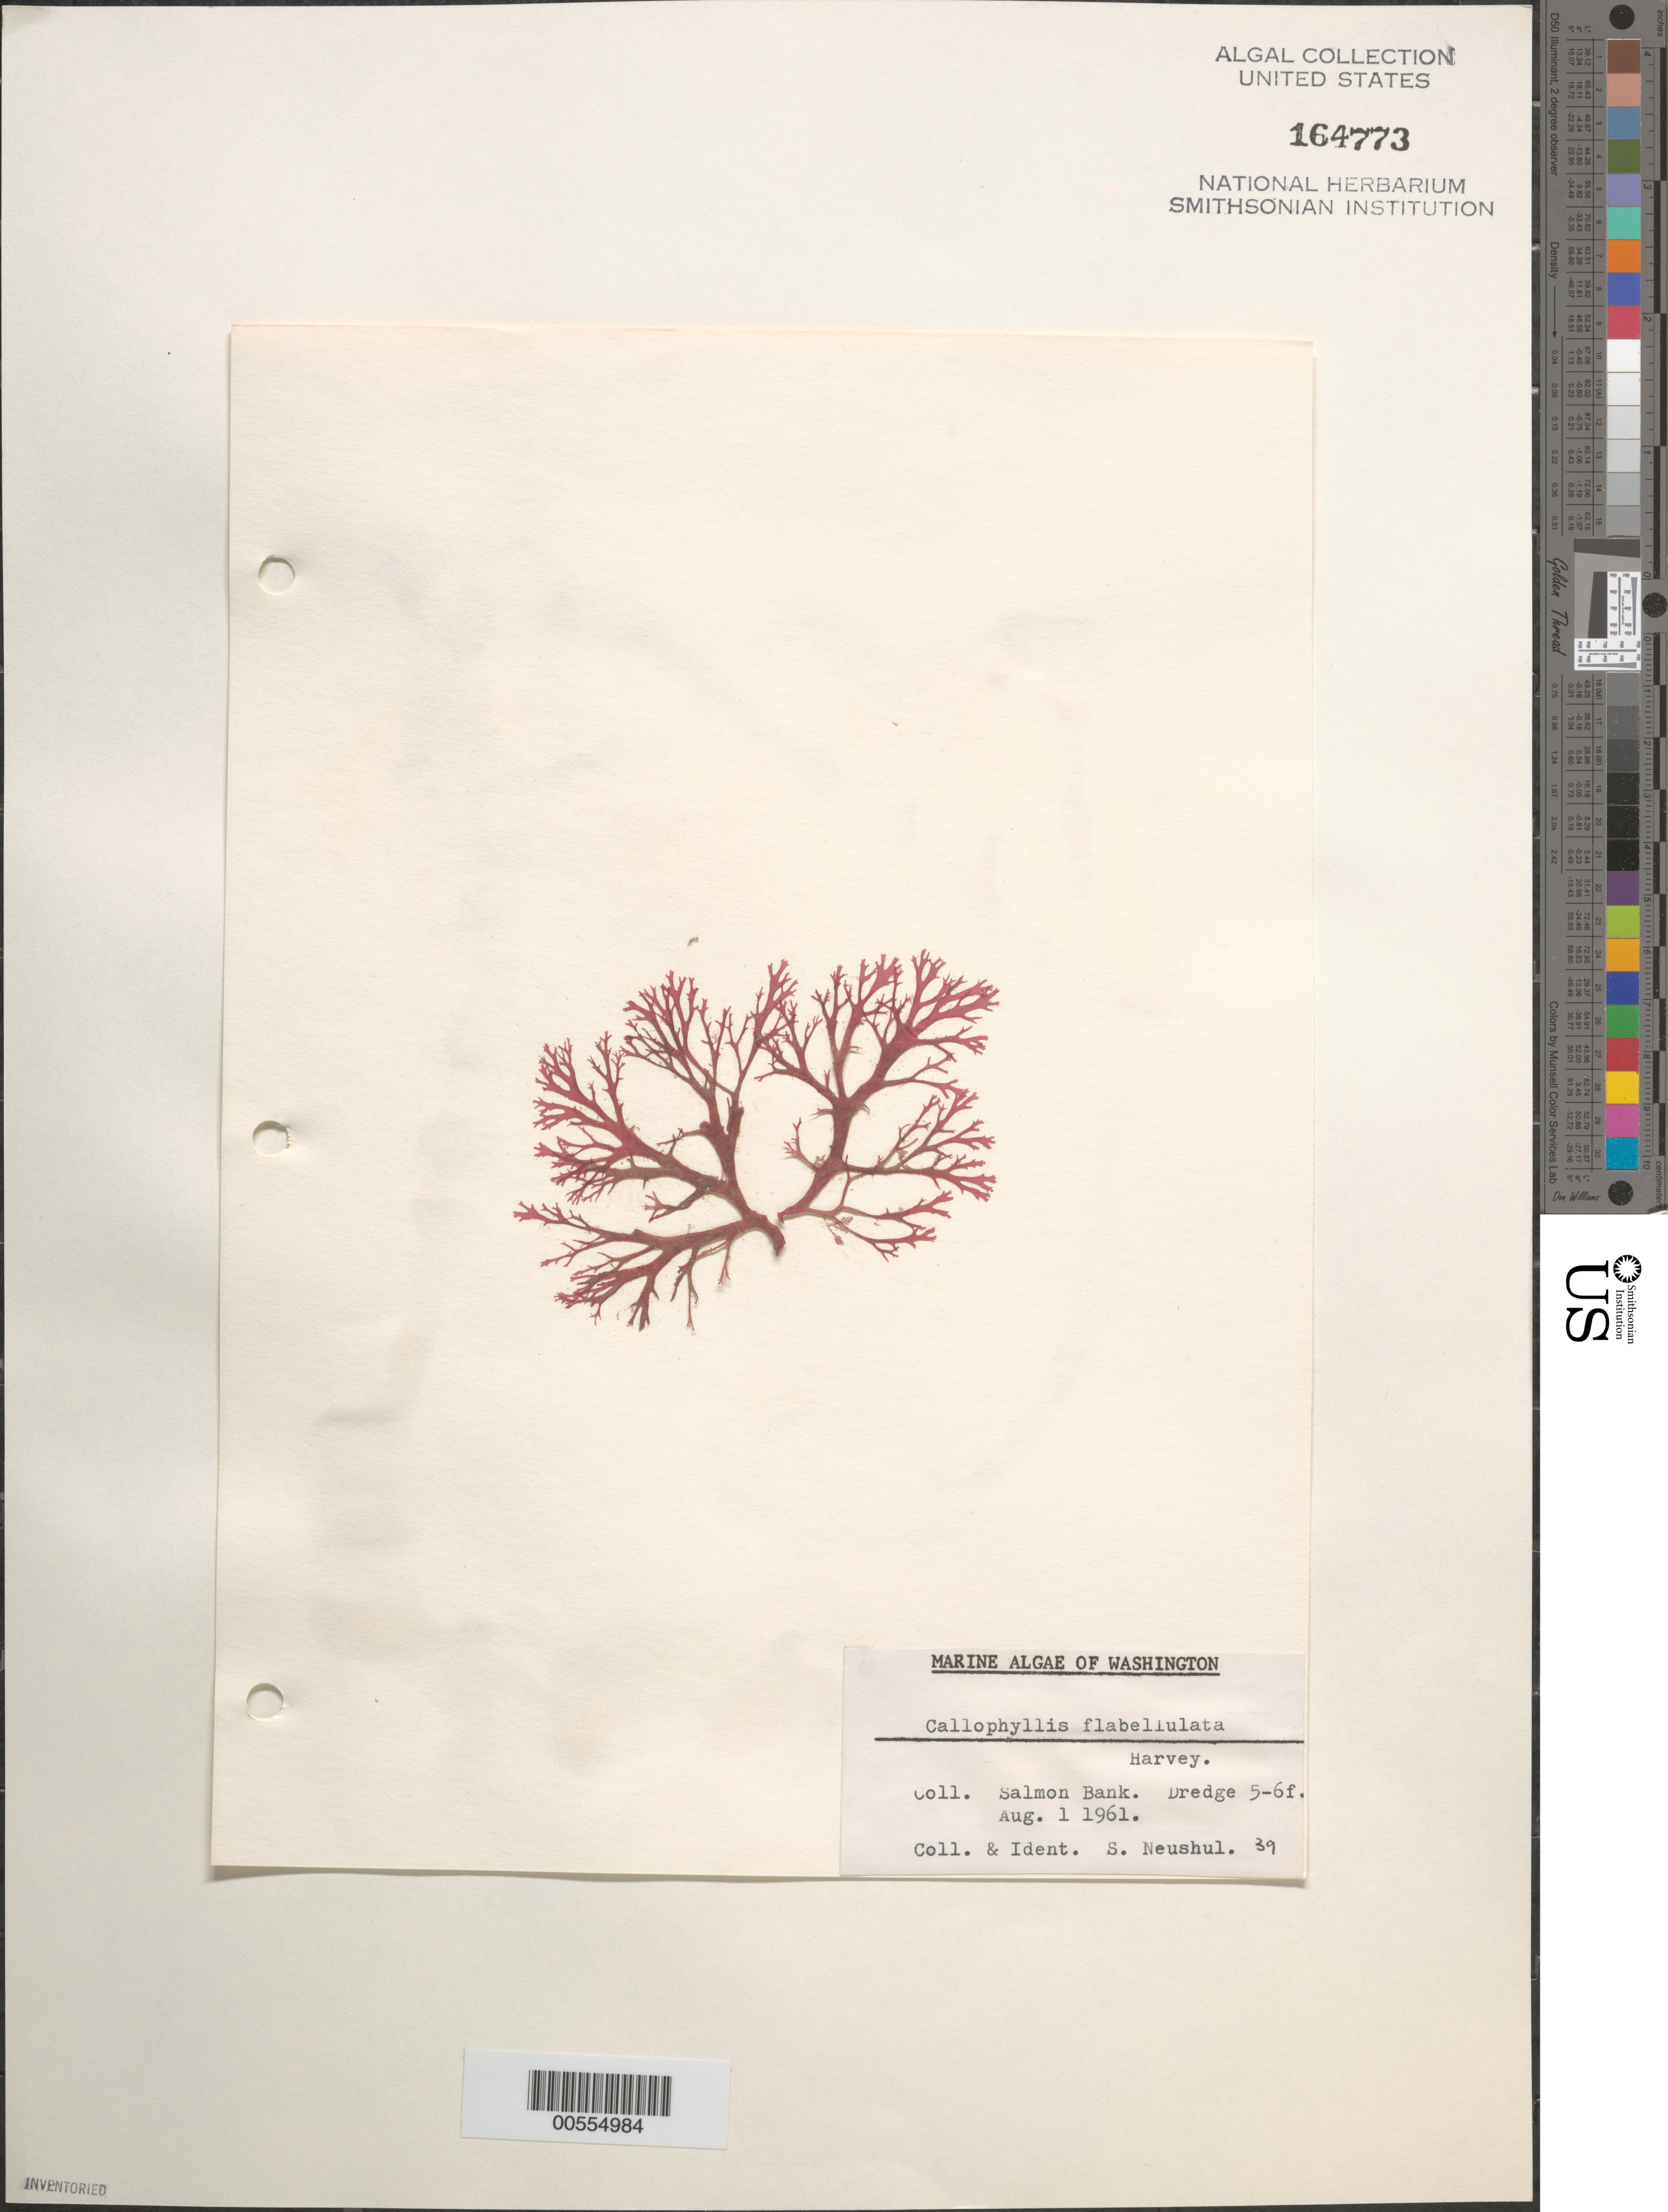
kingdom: Plantae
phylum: Rhodophyta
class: Florideophyceae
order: Gigartinales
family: Kallymeniaceae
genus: Callophyllis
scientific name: Callophyllis flabellulata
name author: Harv.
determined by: Neushul, S.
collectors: S. Neushul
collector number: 39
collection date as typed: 01 Aug 1961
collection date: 1961-08-01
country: United States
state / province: Washington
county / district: San Juan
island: San Juan Island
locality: Salmon Bank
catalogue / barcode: US 164773